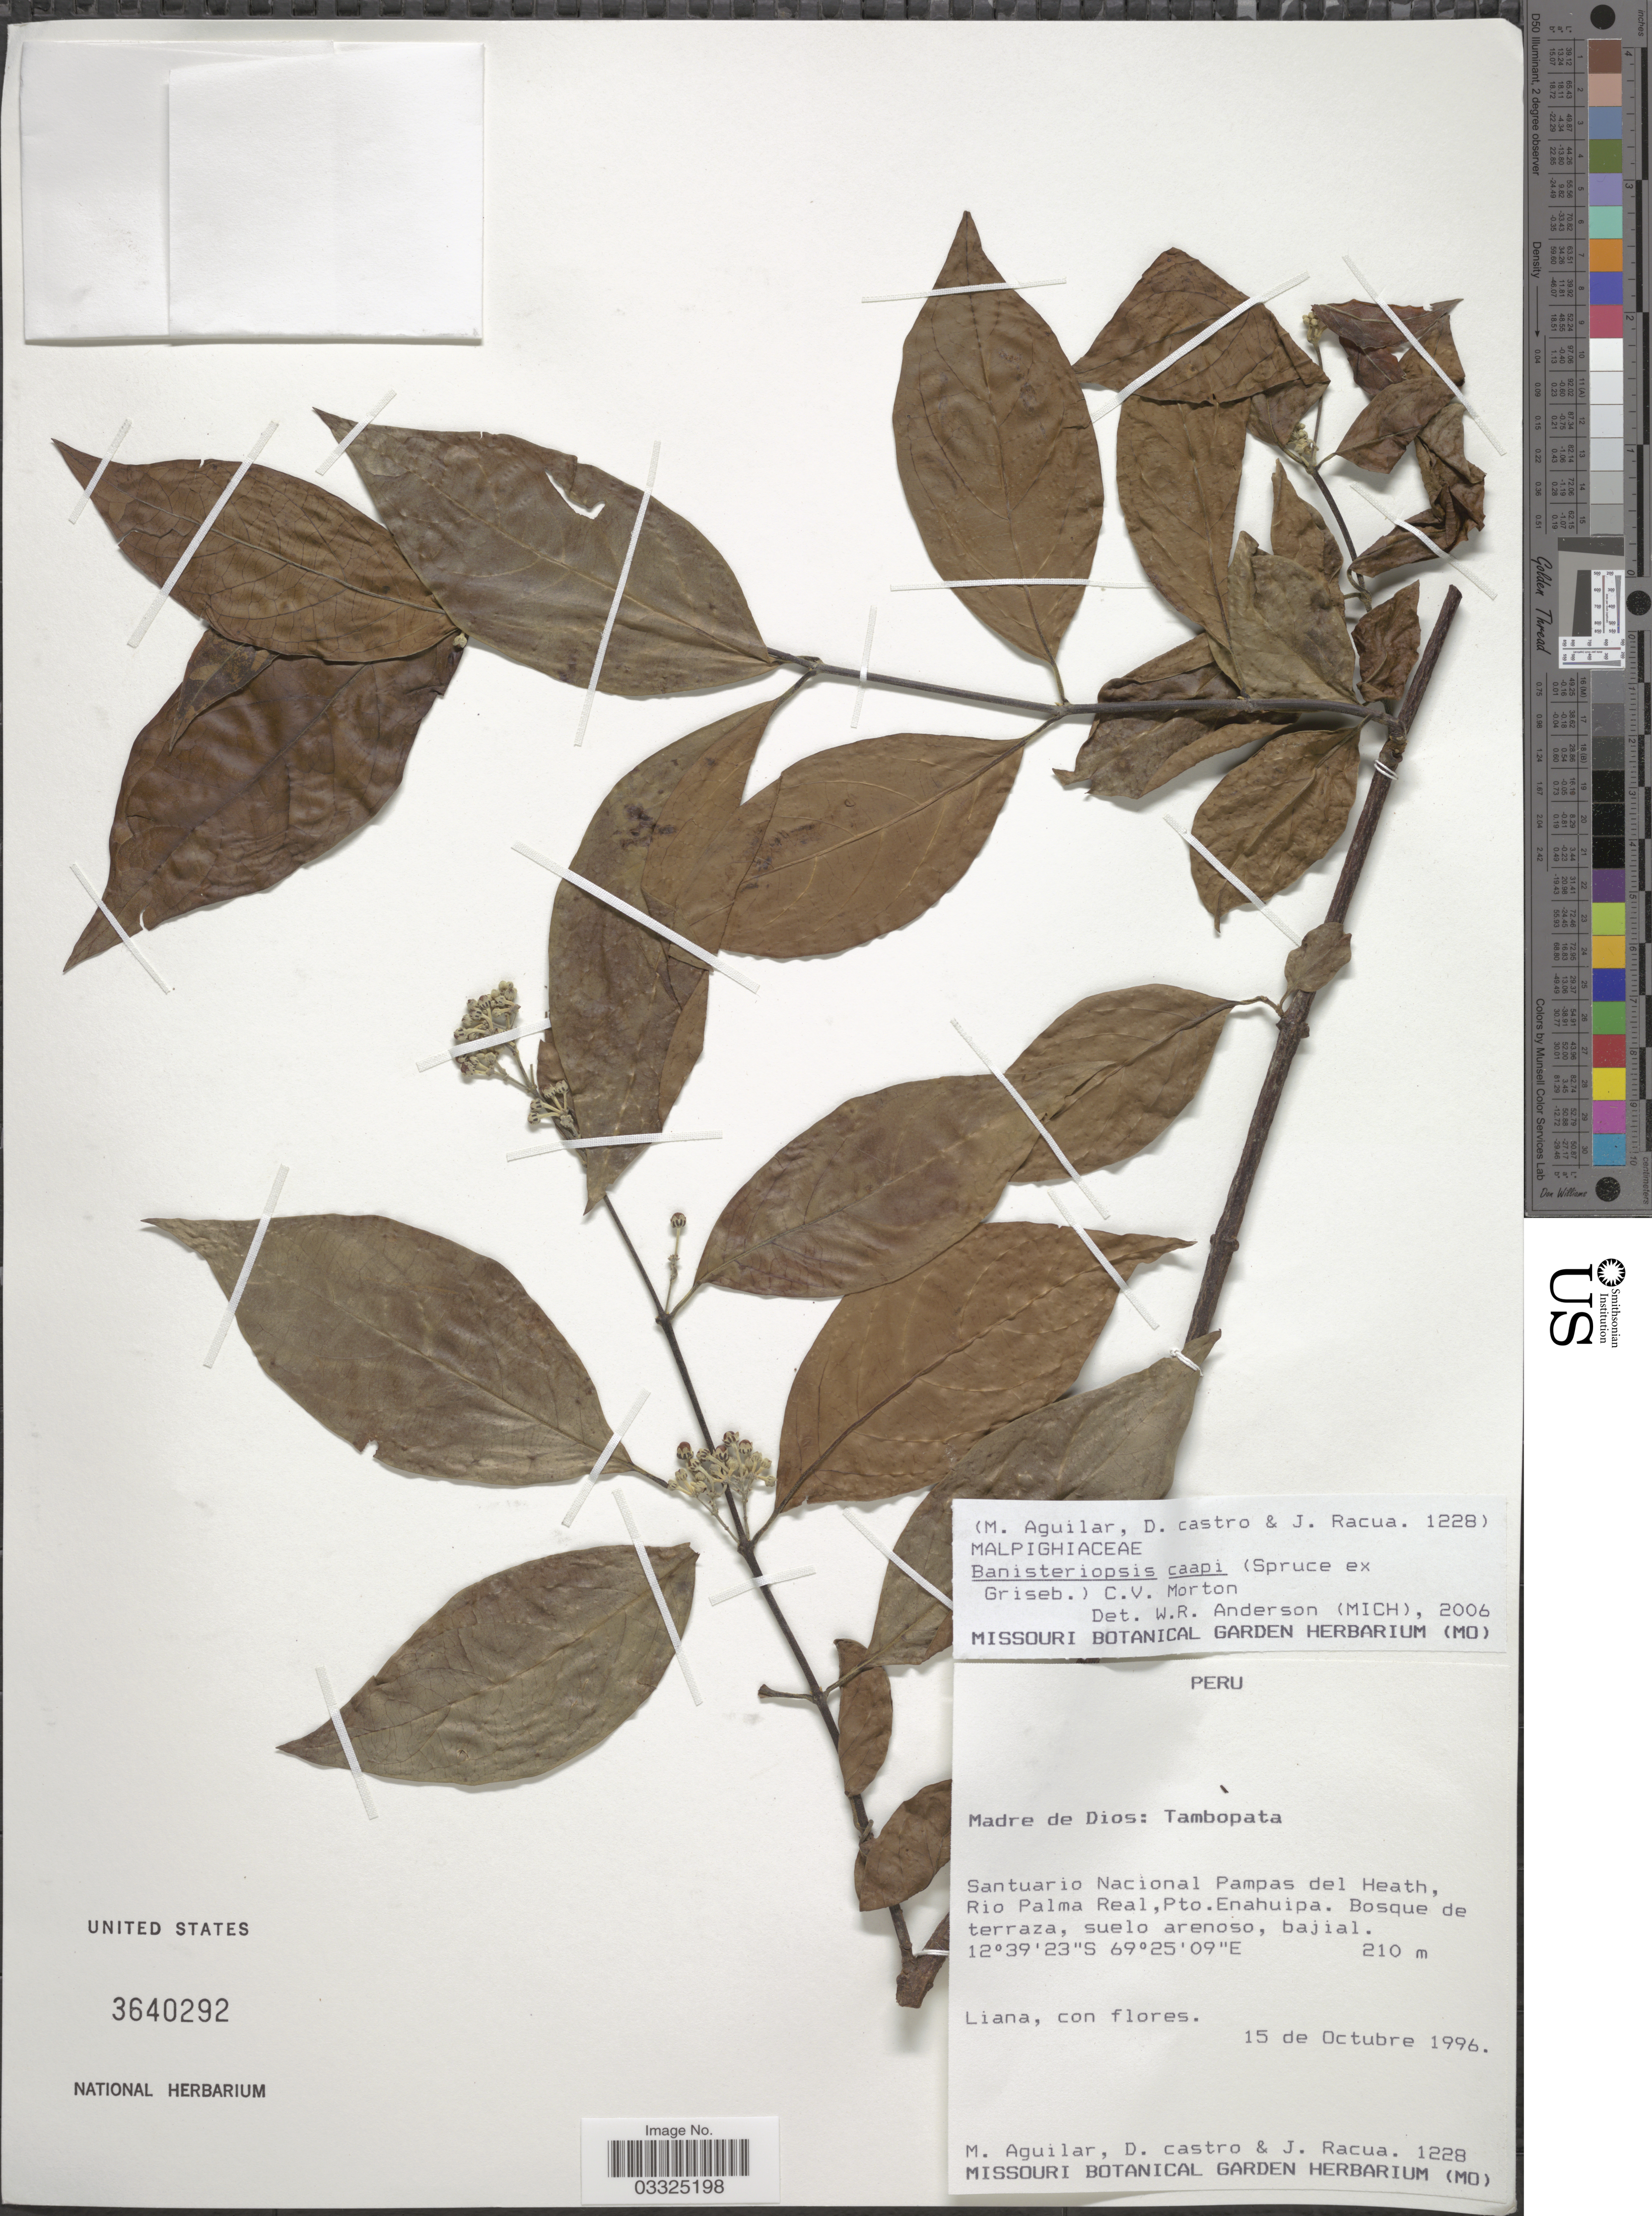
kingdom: Plantae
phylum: Tracheophyta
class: Magnoliopsida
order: Malpighiales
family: Malpighiaceae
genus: Banisteriopsis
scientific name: Banisteriopsis caapi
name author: (Spruce ex Griseb.) C.V. Morton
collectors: M. Aguilar, D. Castro & J. Racua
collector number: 1228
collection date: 1996-10-15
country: Peru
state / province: Madre de Dios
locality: Tambopata, Santuario Nacional Pampas del Heath, Rio Palma Real, Pto. Enahuipa.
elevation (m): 210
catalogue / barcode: US 3640292